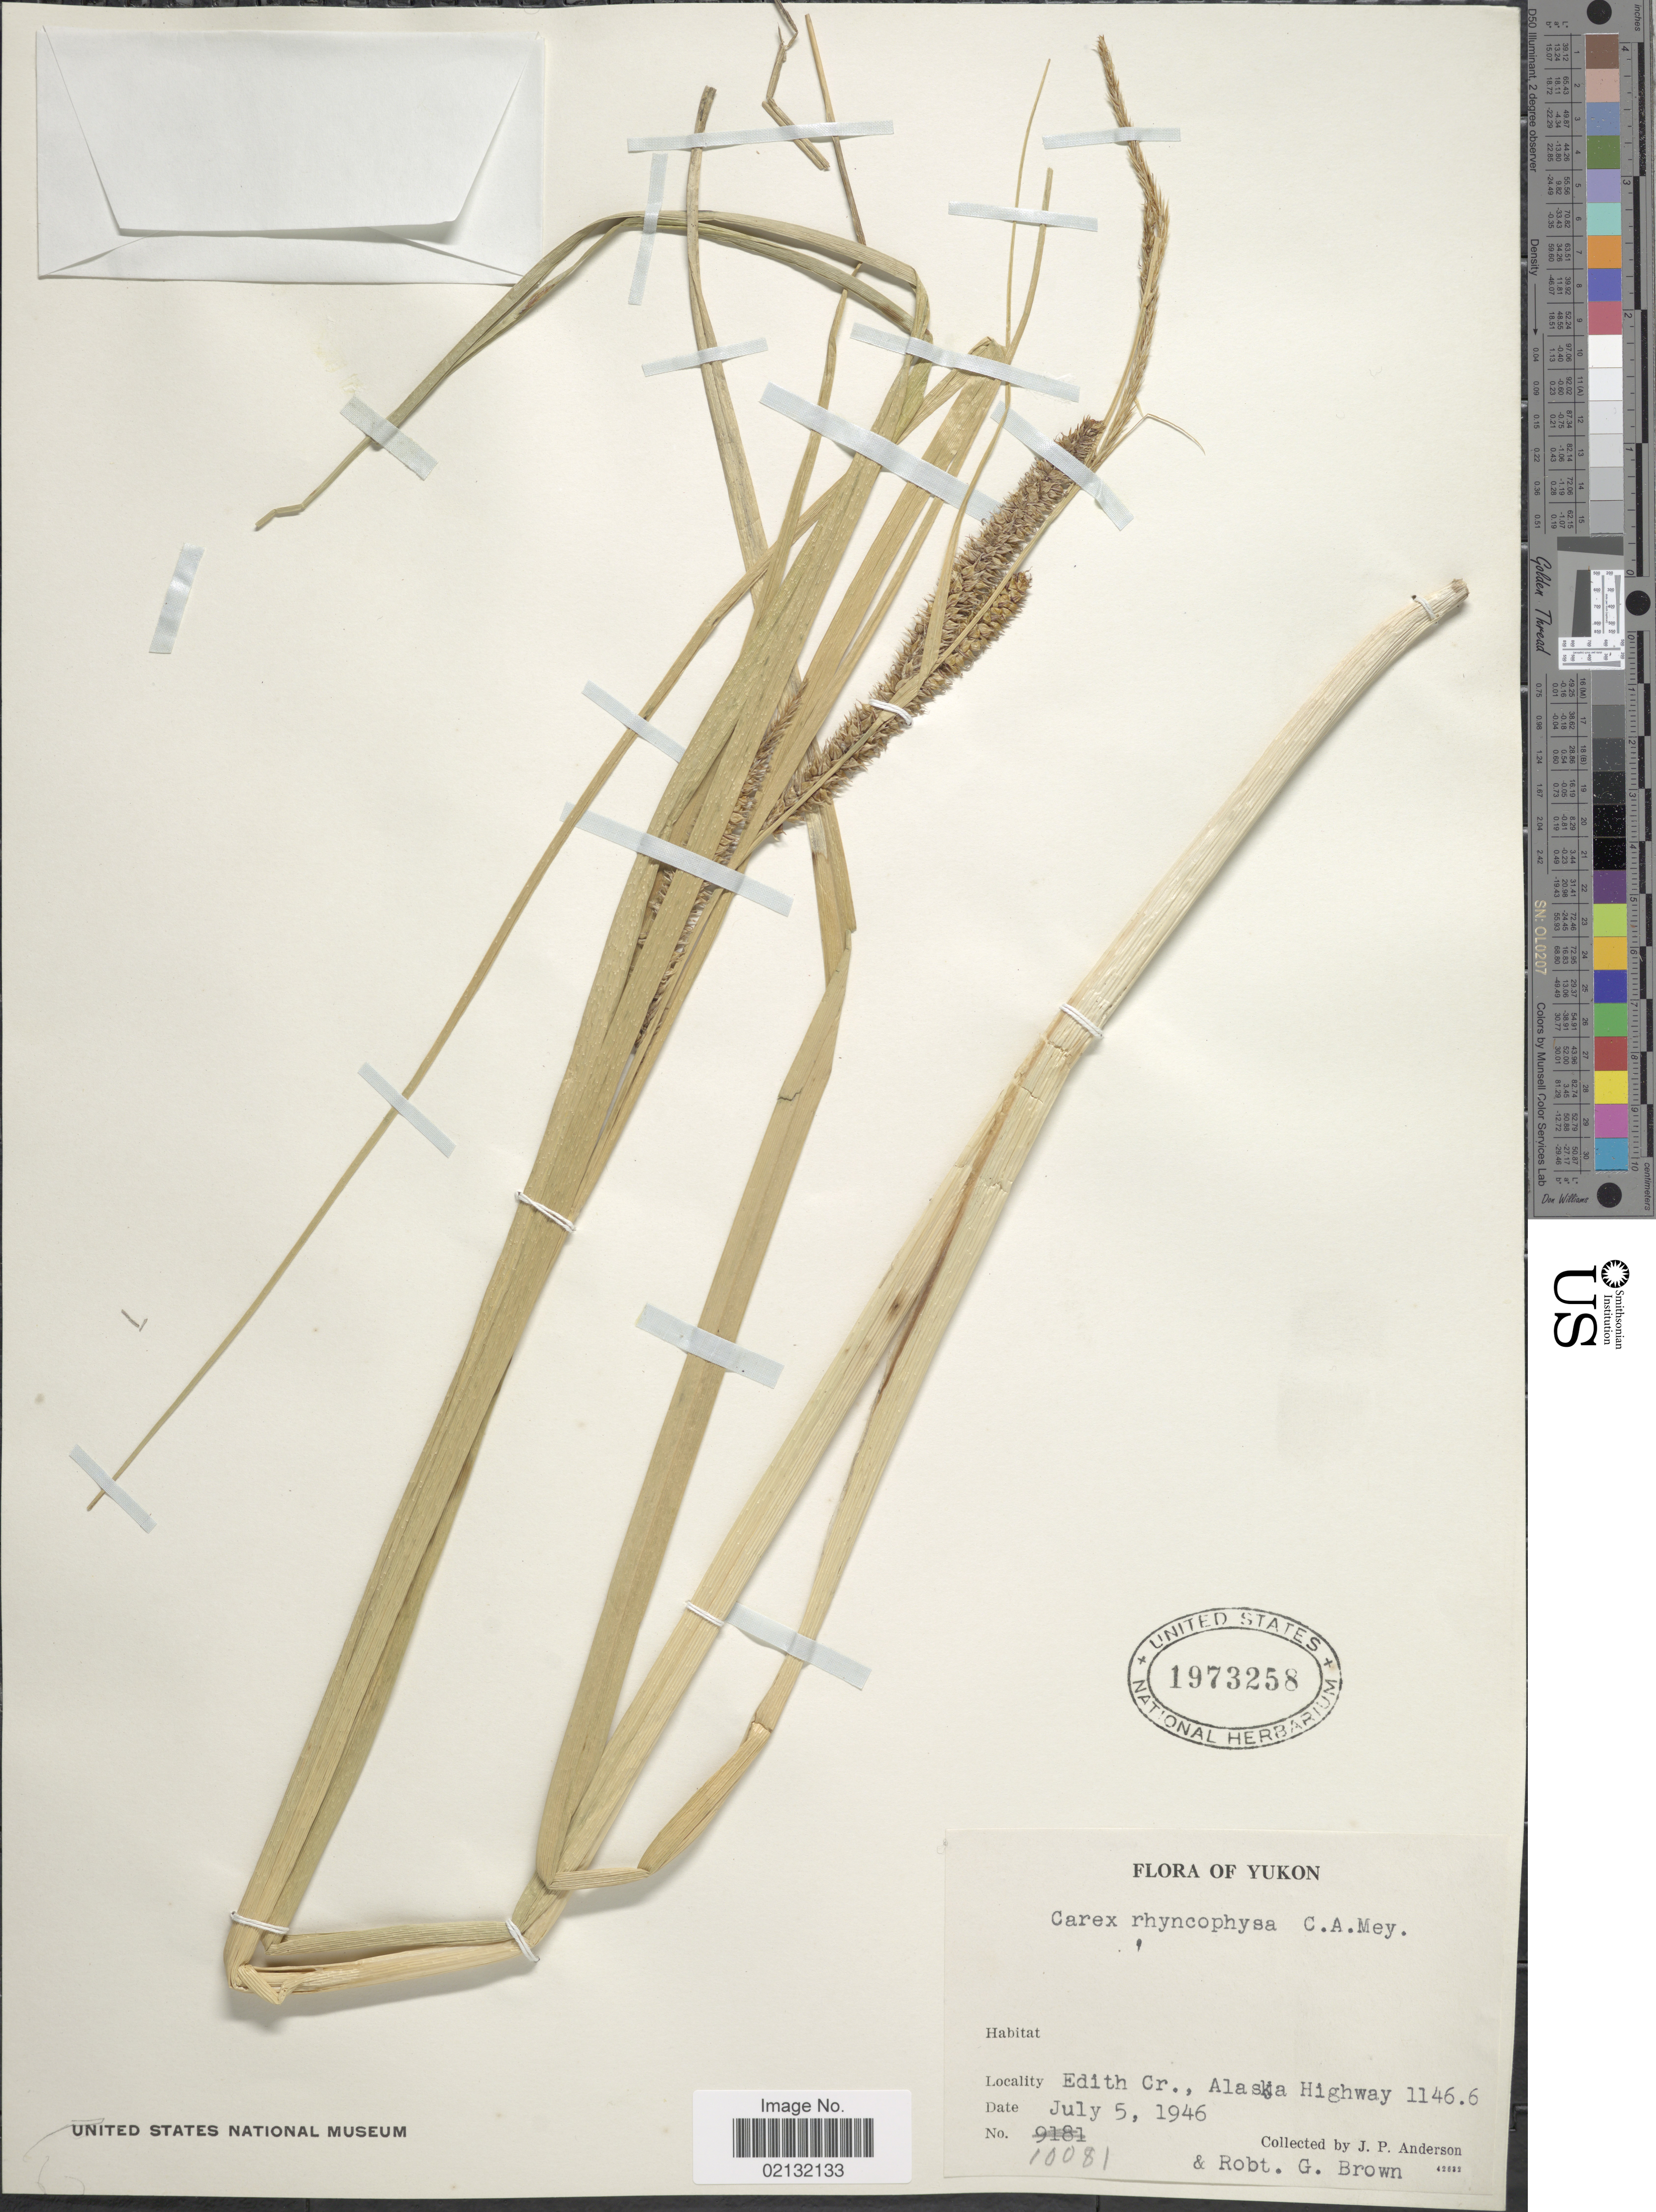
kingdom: Plantae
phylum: Tracheophyta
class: Liliopsida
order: Poales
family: Cyperaceae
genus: Carex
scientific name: Carex rostrata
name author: Stokes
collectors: J. P. Anderson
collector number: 10081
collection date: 1946-07-05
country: Canada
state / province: Yukon Territory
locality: Yukon, Edith Cr., Alaska Highway 1146.6.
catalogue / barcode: US 1973258